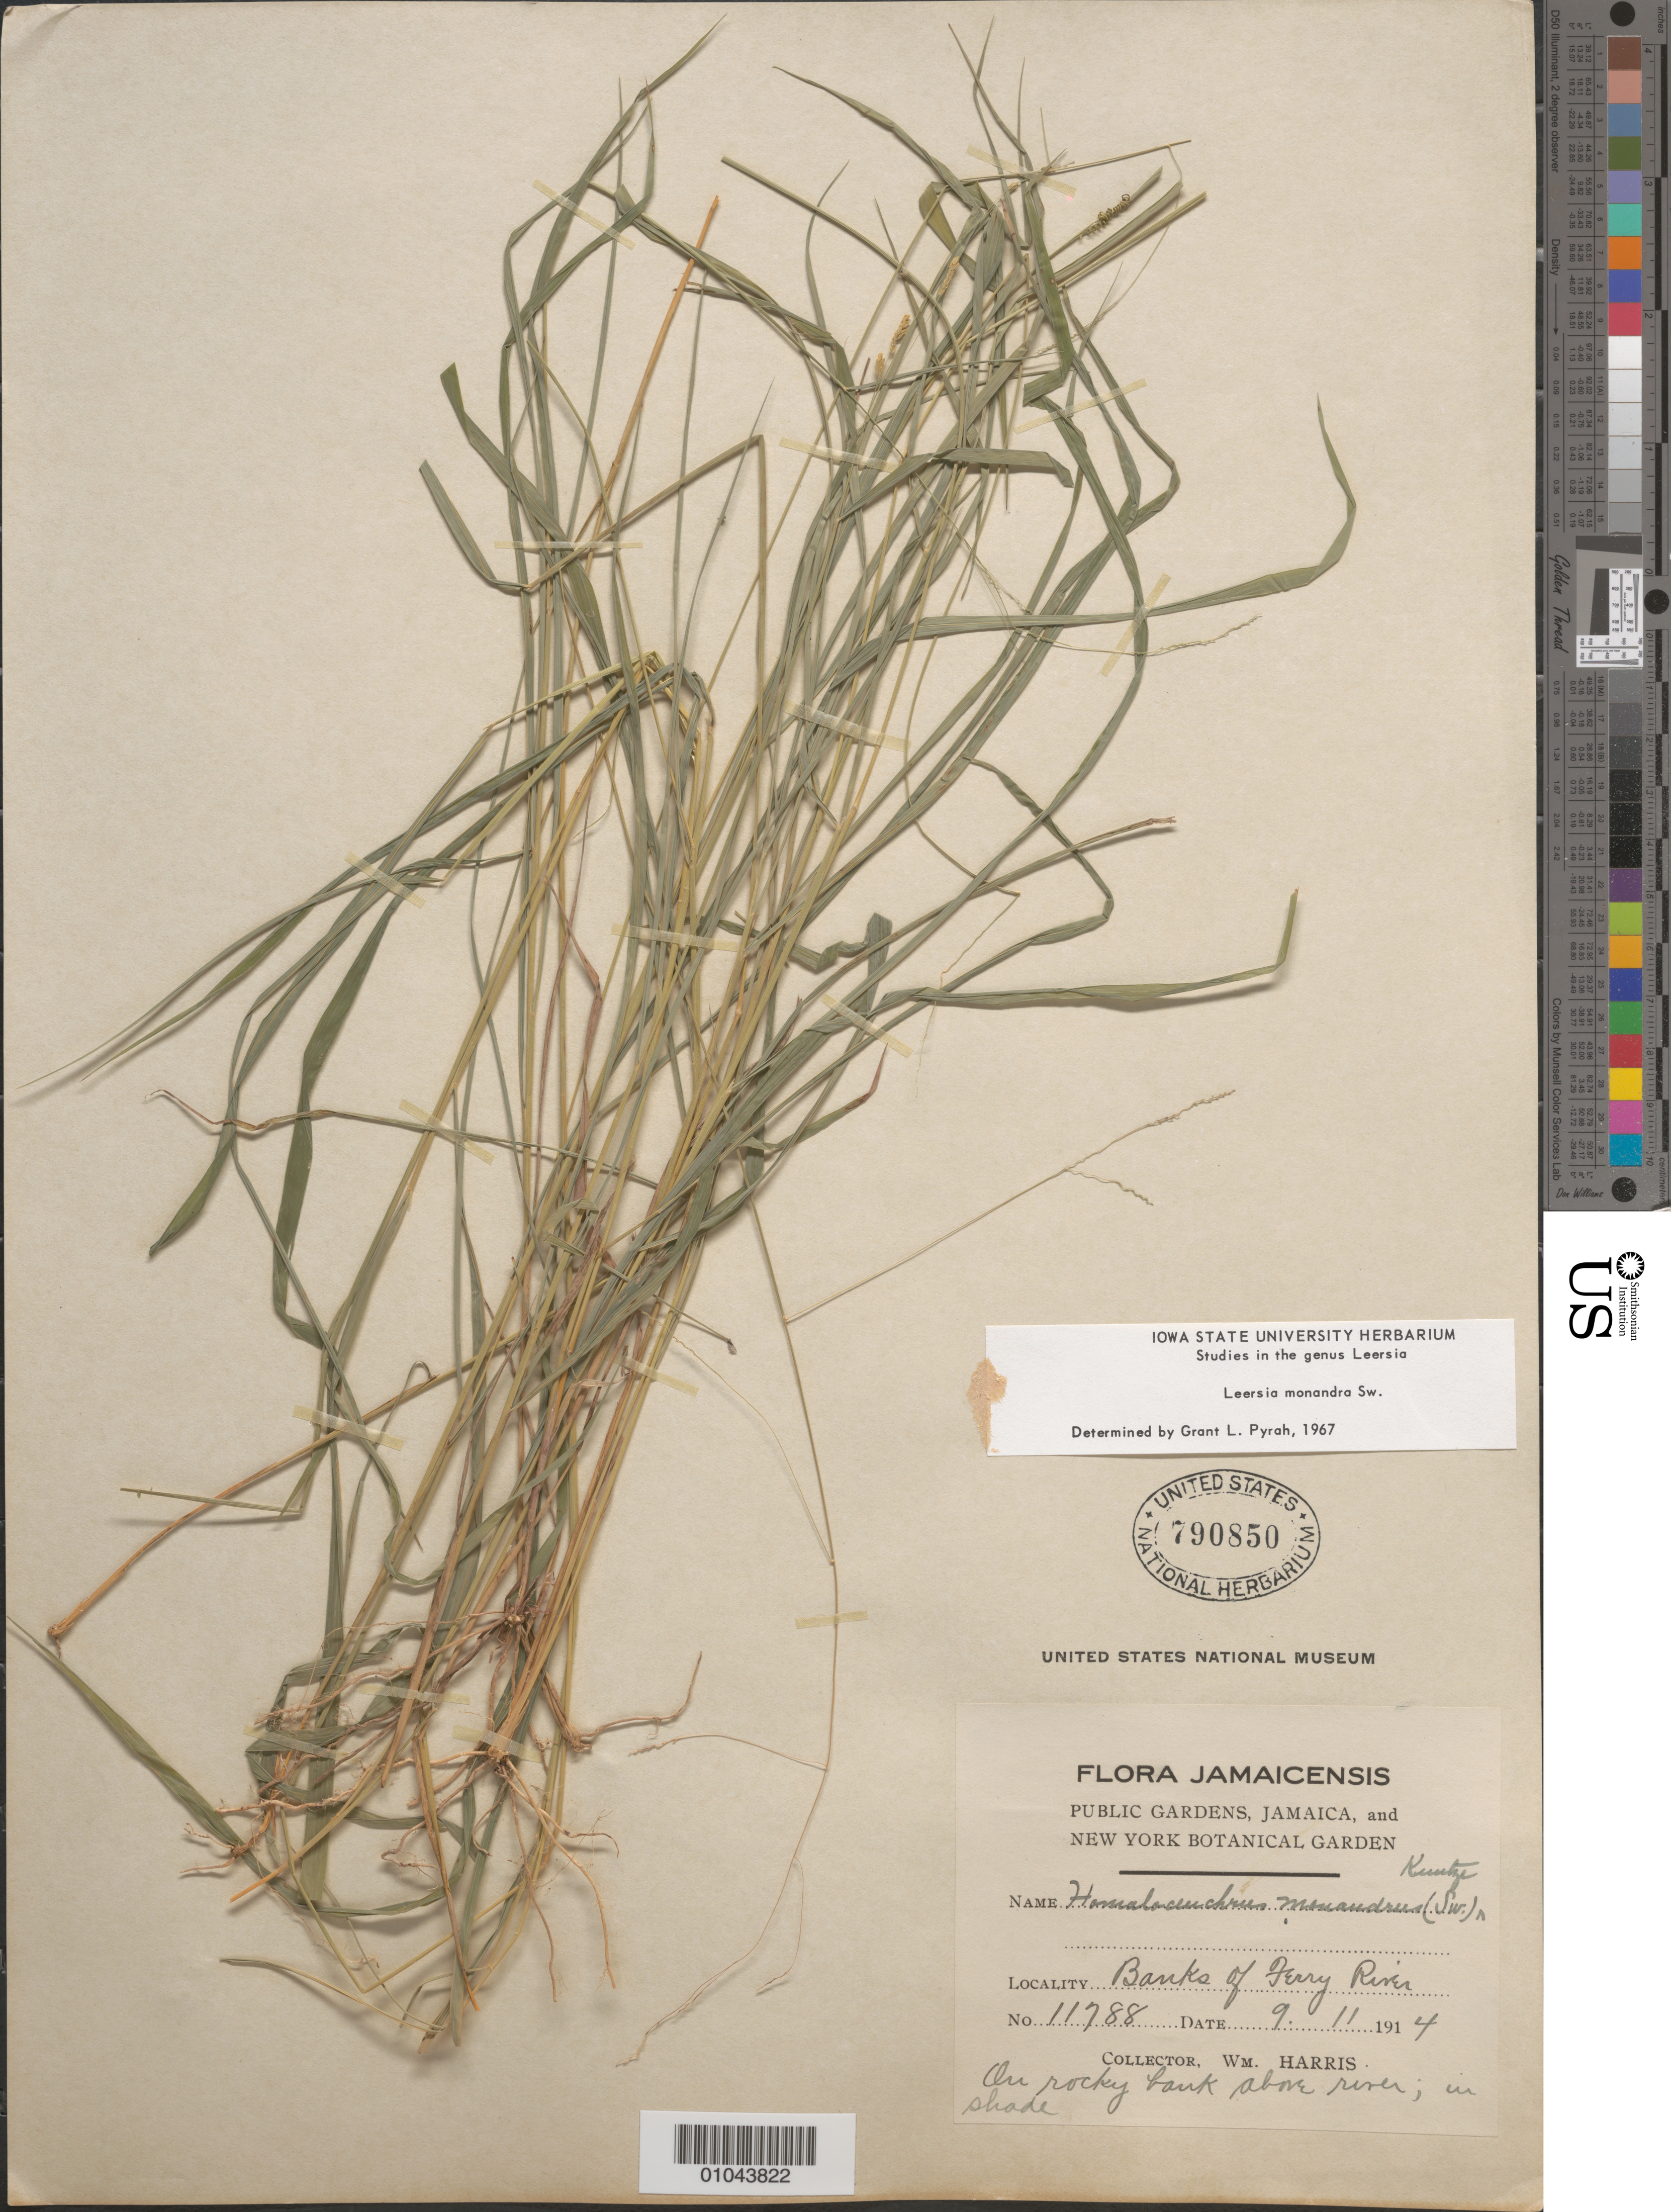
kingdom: Plantae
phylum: Tracheophyta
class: Liliopsida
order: Poales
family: Poaceae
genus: Leersia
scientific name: Leersia monandra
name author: Sw.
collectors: W. H. Harris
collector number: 11788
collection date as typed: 09 Nov 1914 or 11 Sep 1914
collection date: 1914-09-11 or 1914-11-09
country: Jamaica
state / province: Saint Catherine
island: Jamaica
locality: Banks of Ferry River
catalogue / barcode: US 790850